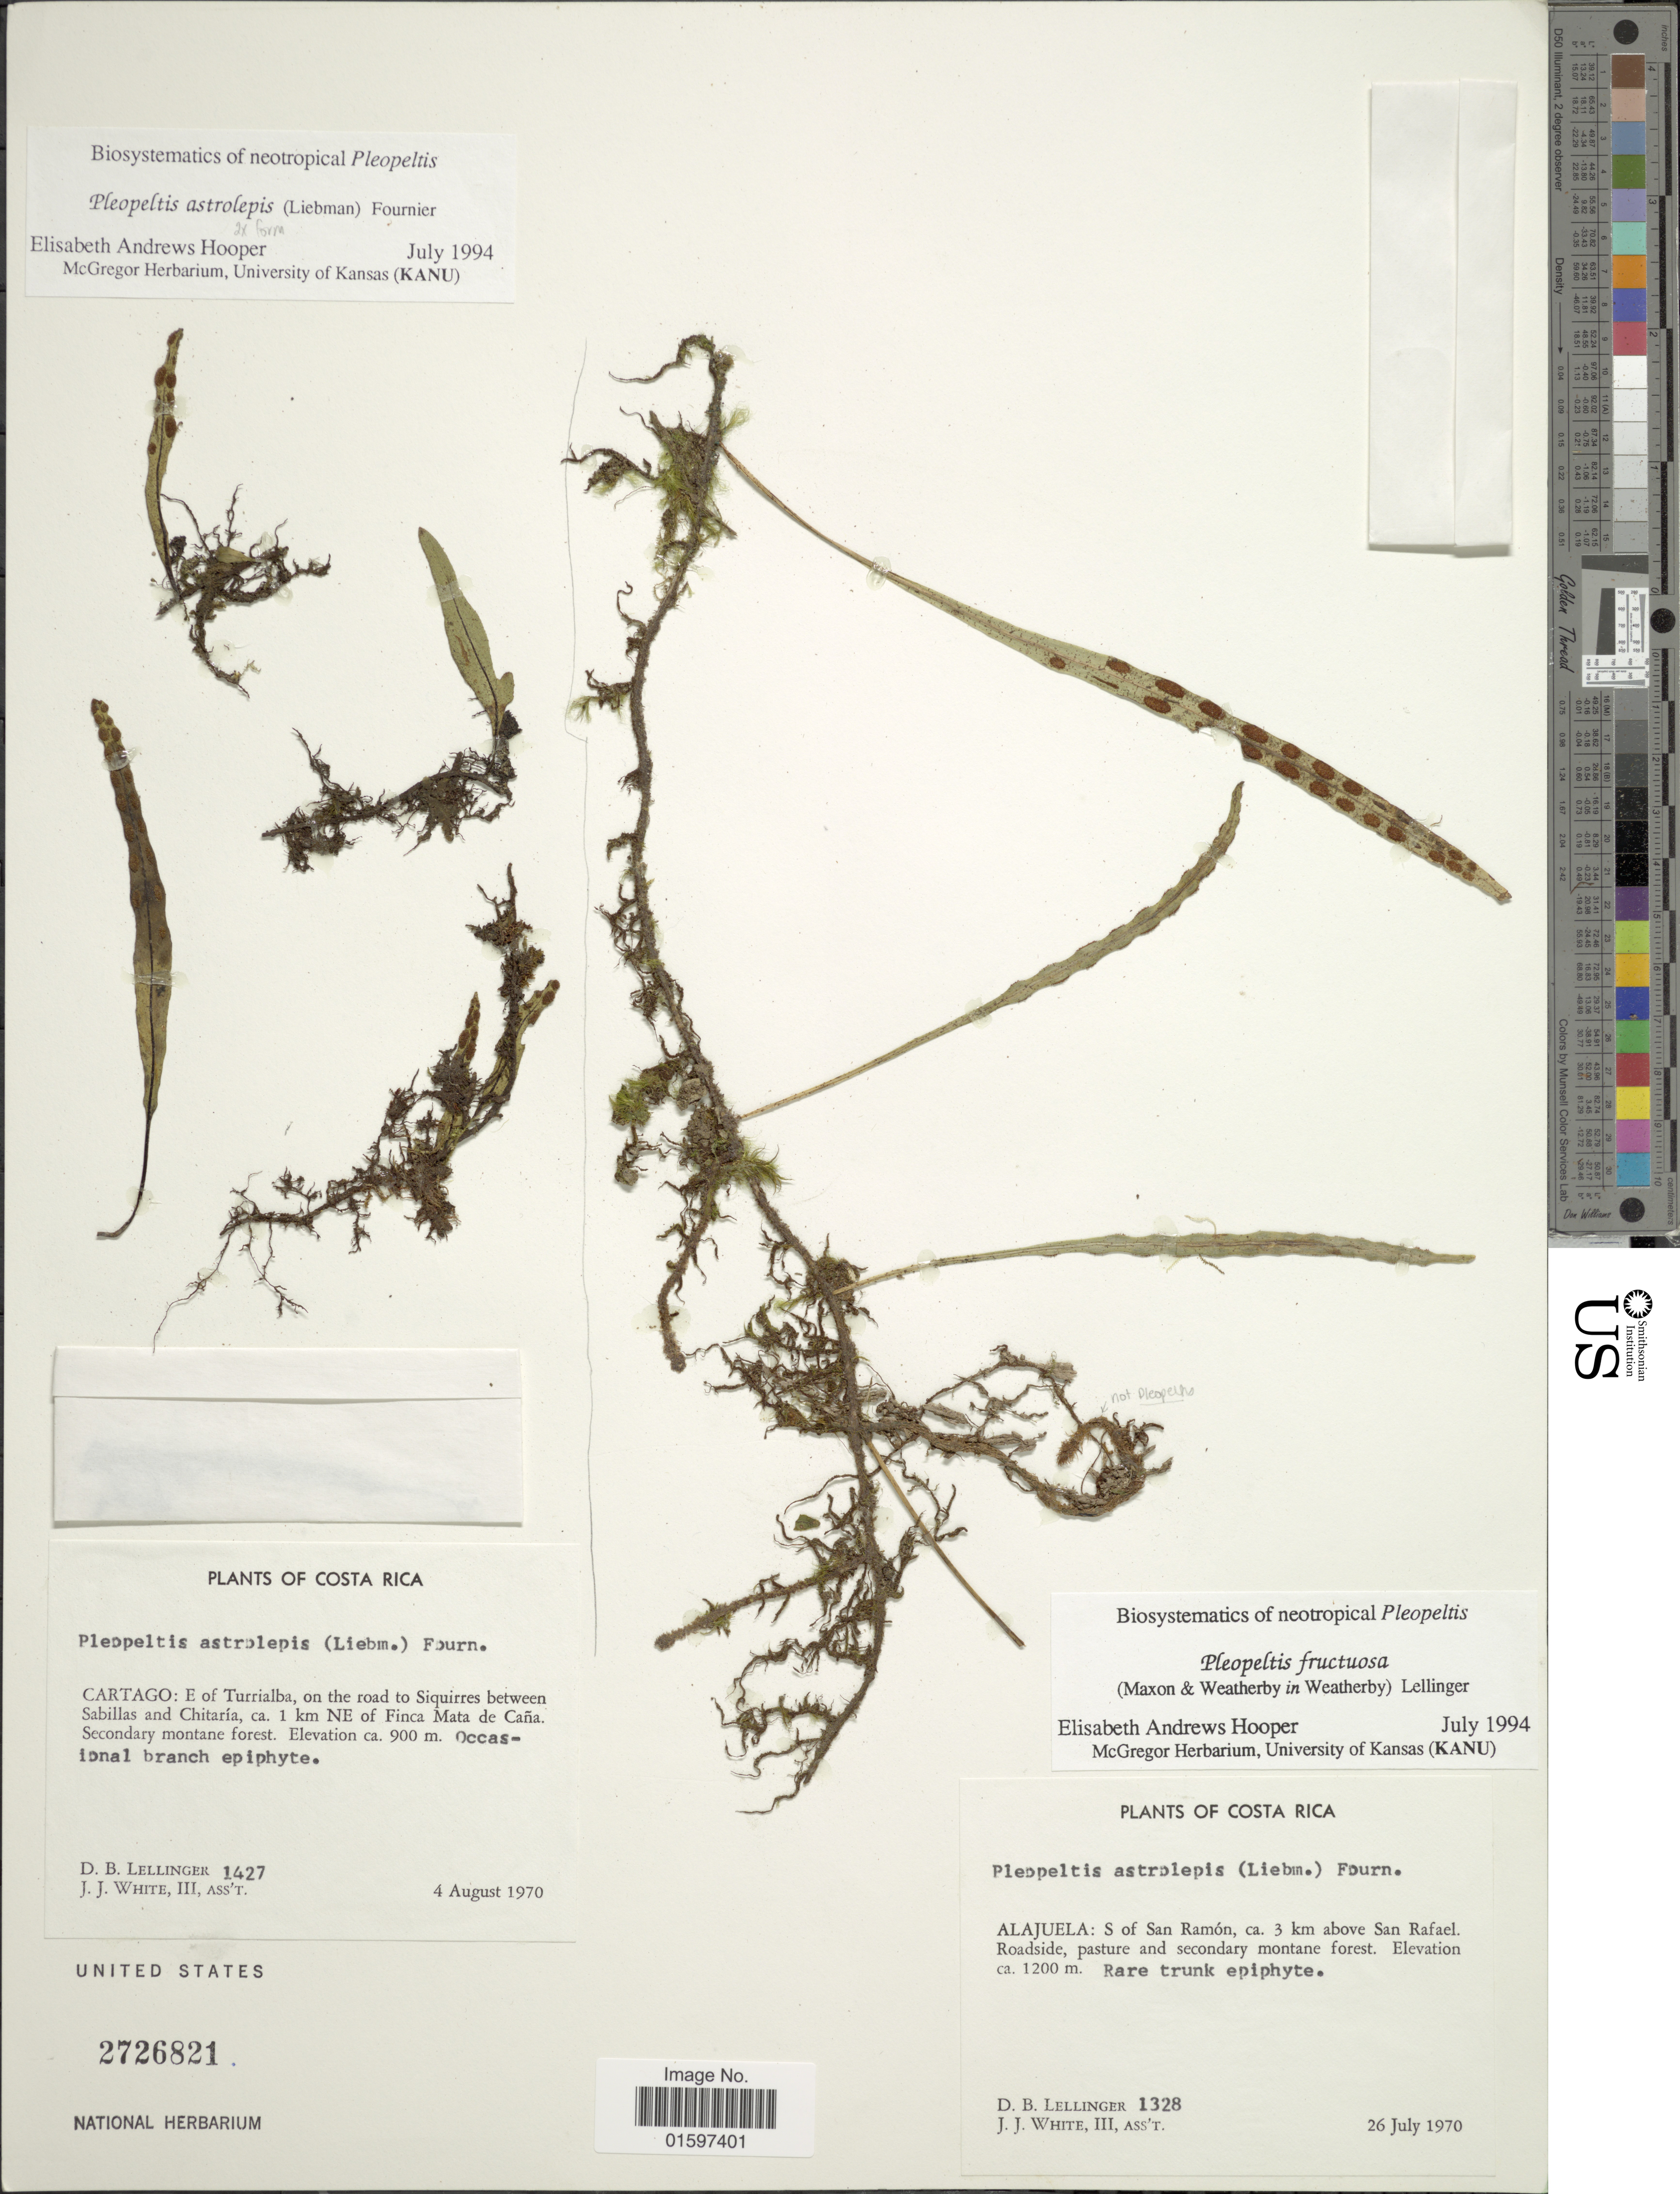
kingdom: Plantae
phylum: Tracheophyta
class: Polypodiopsida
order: Polypodiales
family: Polypodiaceae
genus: Pleopeltis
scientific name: Pleopeltis fructuosa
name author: (Maxon & Weath.) Lellinger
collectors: D. B. Lellinger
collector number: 1427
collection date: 1970-08-04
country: Costa Rica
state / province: Cartago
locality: Costa Rica, E of Turrialba, on the road to Siquirres between Sabillas and Chitaría, ca. 1 km NE of Finca Mata de Caña, Secondary montane forest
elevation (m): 900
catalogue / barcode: US 2726821-2